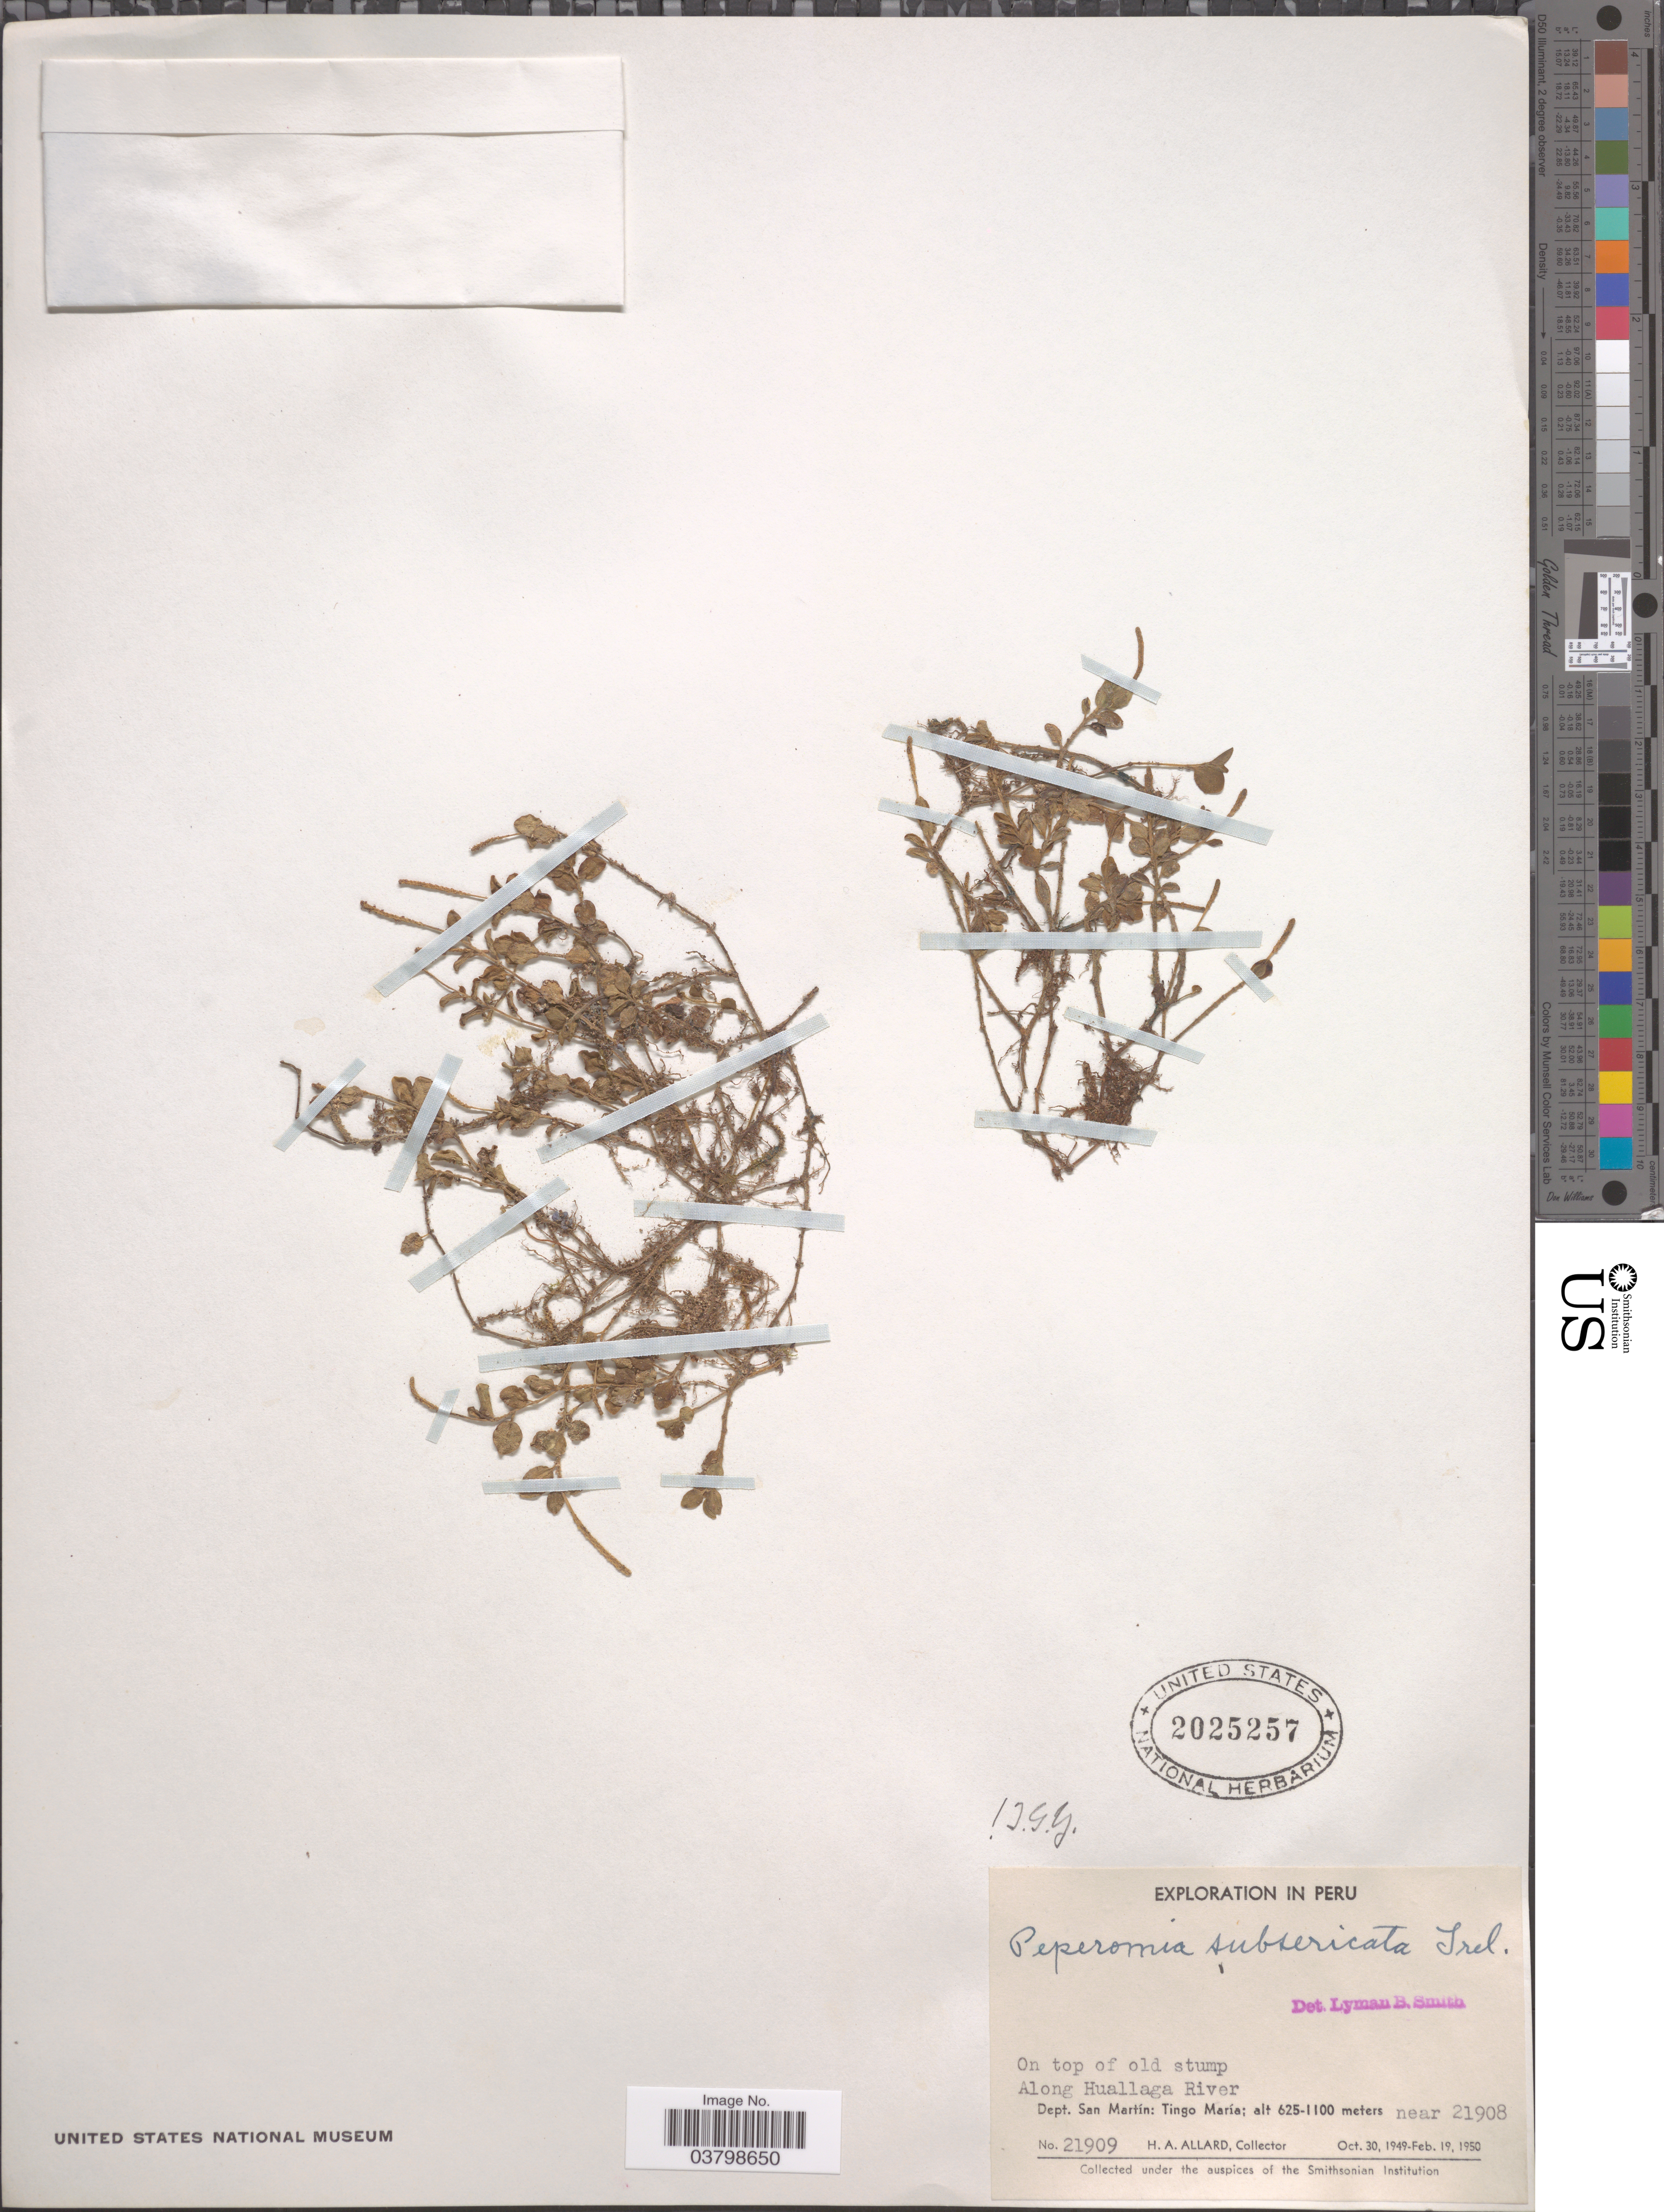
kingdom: Plantae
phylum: Tracheophyta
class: Magnoliopsida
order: Piperales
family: Piperaceae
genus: Peperomia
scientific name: Peperomia subsericata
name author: Trel.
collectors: H. A. Allard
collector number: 21909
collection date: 1949-10-30/1950-02-19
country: Peru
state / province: San Martín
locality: Along Huallaga River. Dept. San Martín: Tingo María.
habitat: on top of old stump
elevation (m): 625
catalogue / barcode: US 2025257